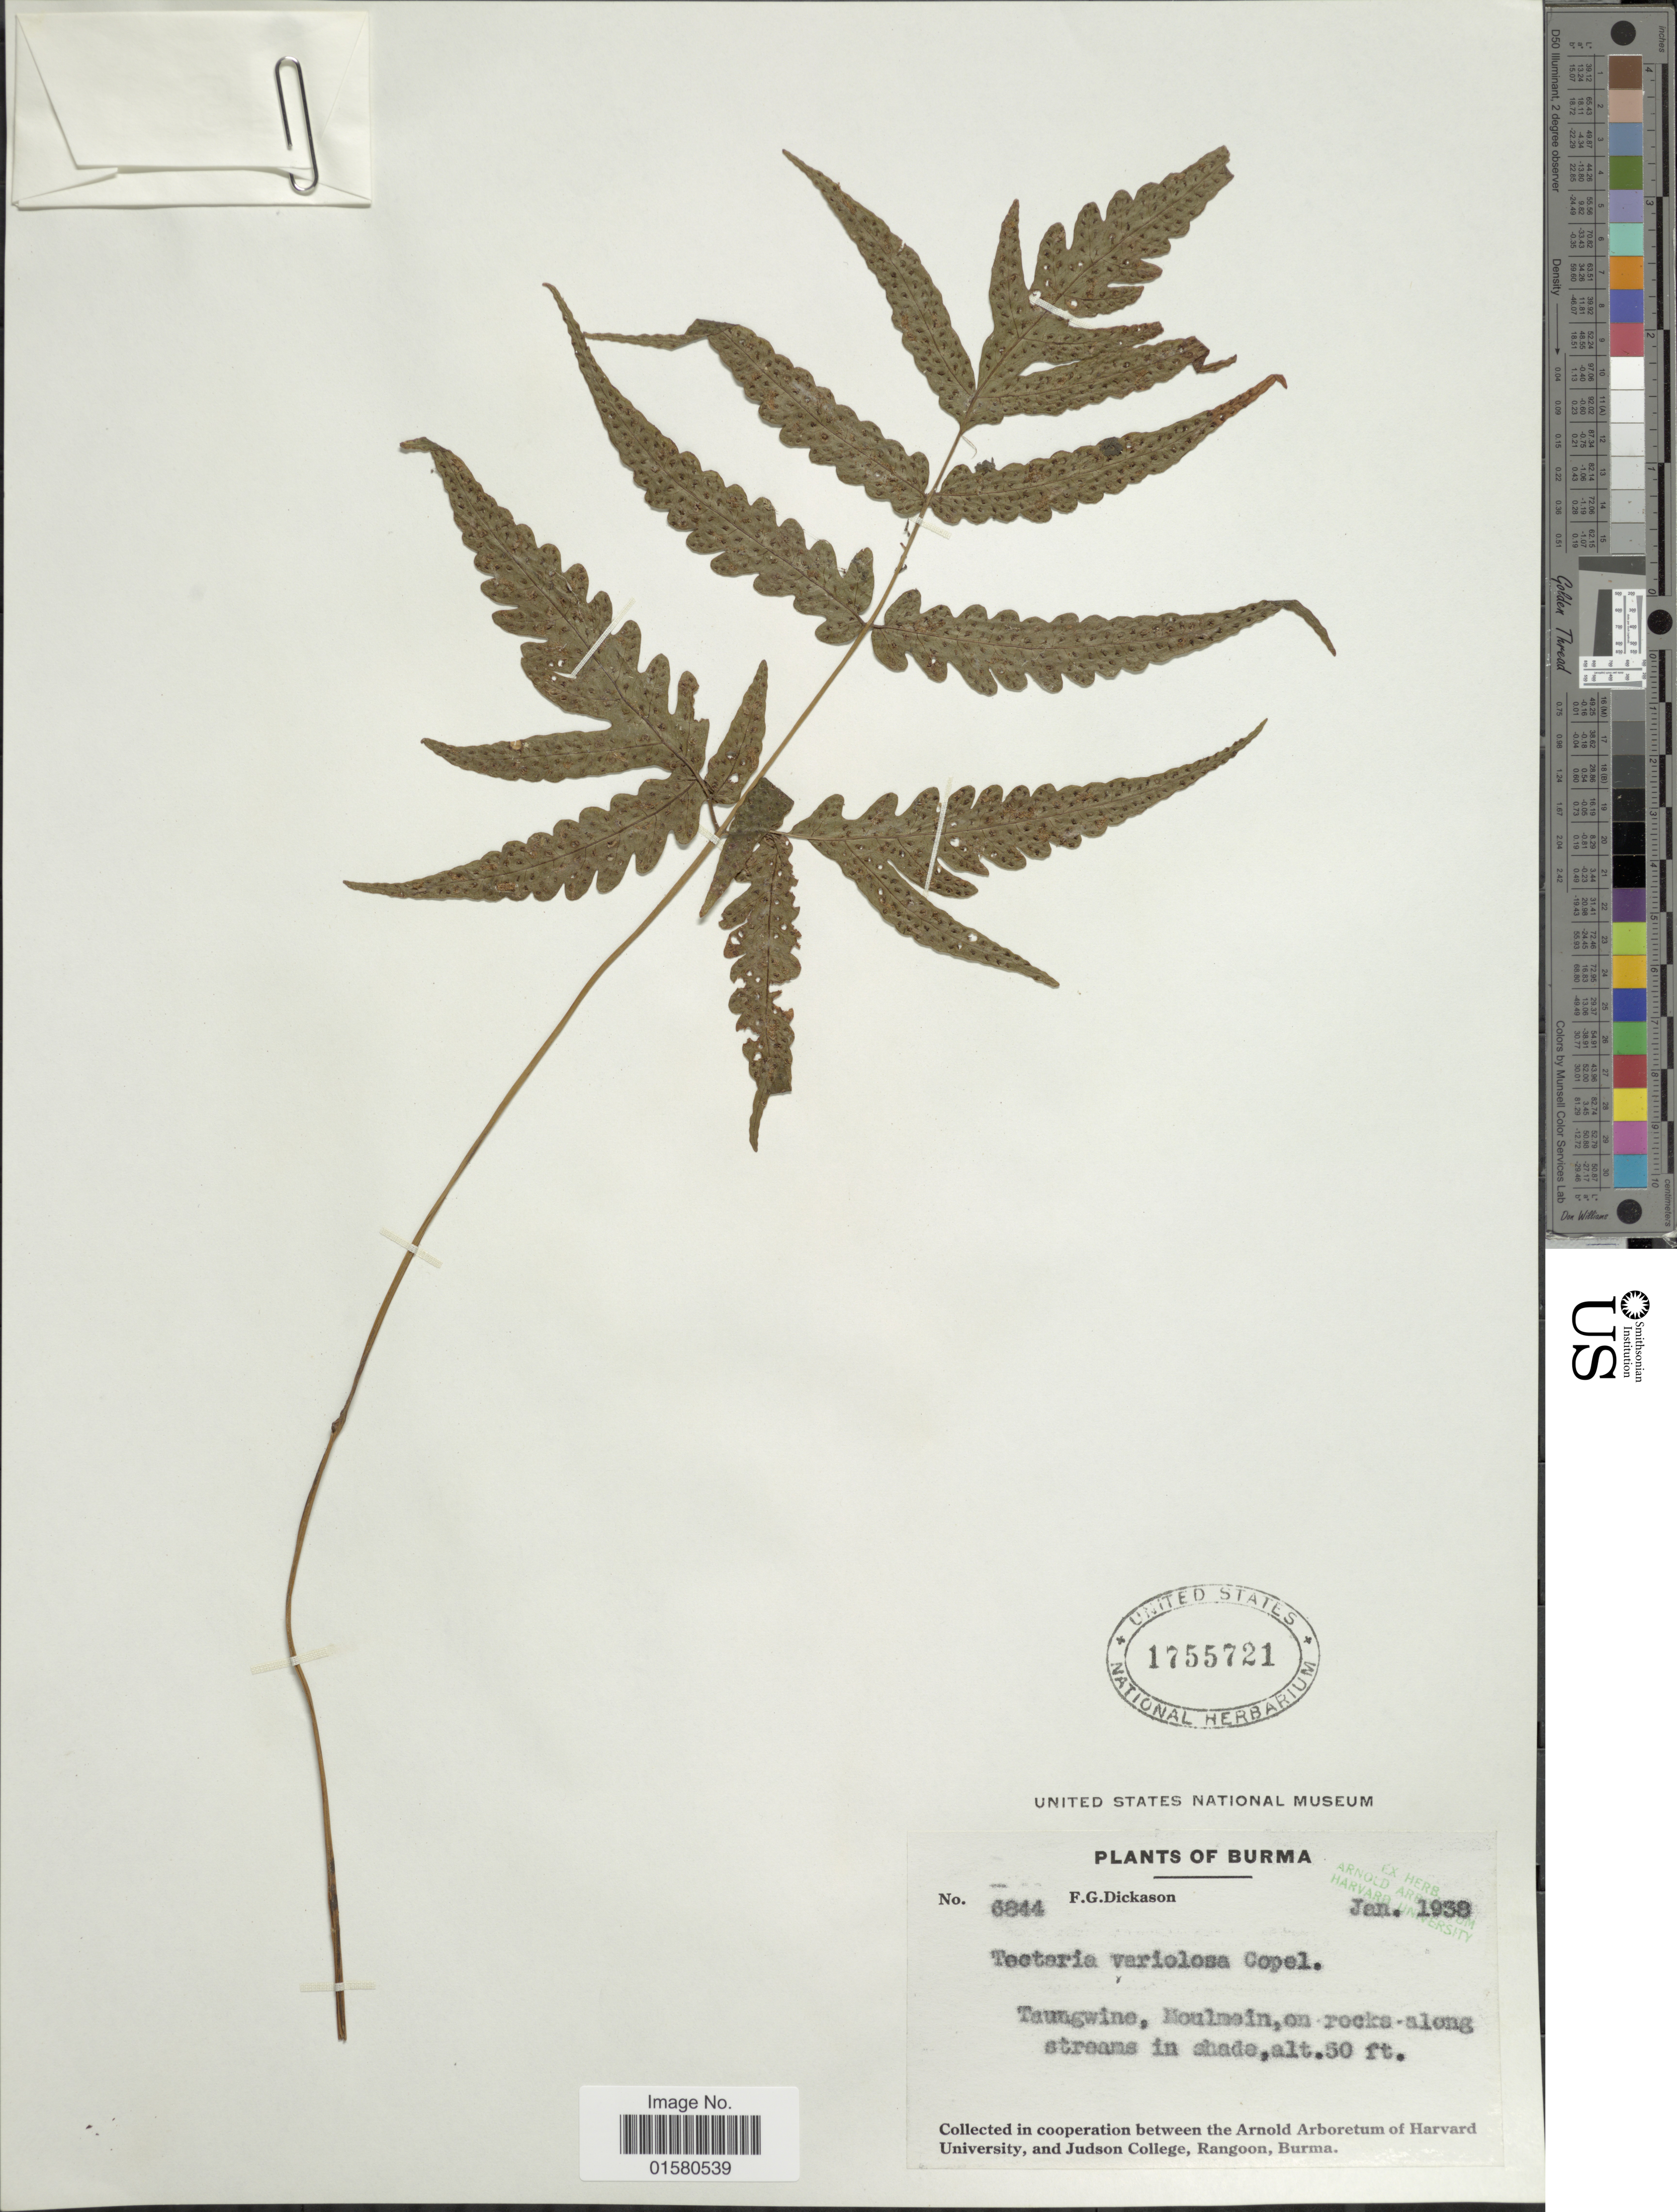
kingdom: Plantae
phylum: Tracheophyta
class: Polypodiopsida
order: Polypodiales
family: Tectariaceae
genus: Tectaria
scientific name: Tectaria variolosa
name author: (Wall. ex Hook.) C. Chr.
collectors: F. Dickason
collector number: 6844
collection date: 1938-01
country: Myanmar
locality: Burma, Taunwine, Houlnein, in rocks - along stream in shade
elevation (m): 15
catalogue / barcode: US 1755721